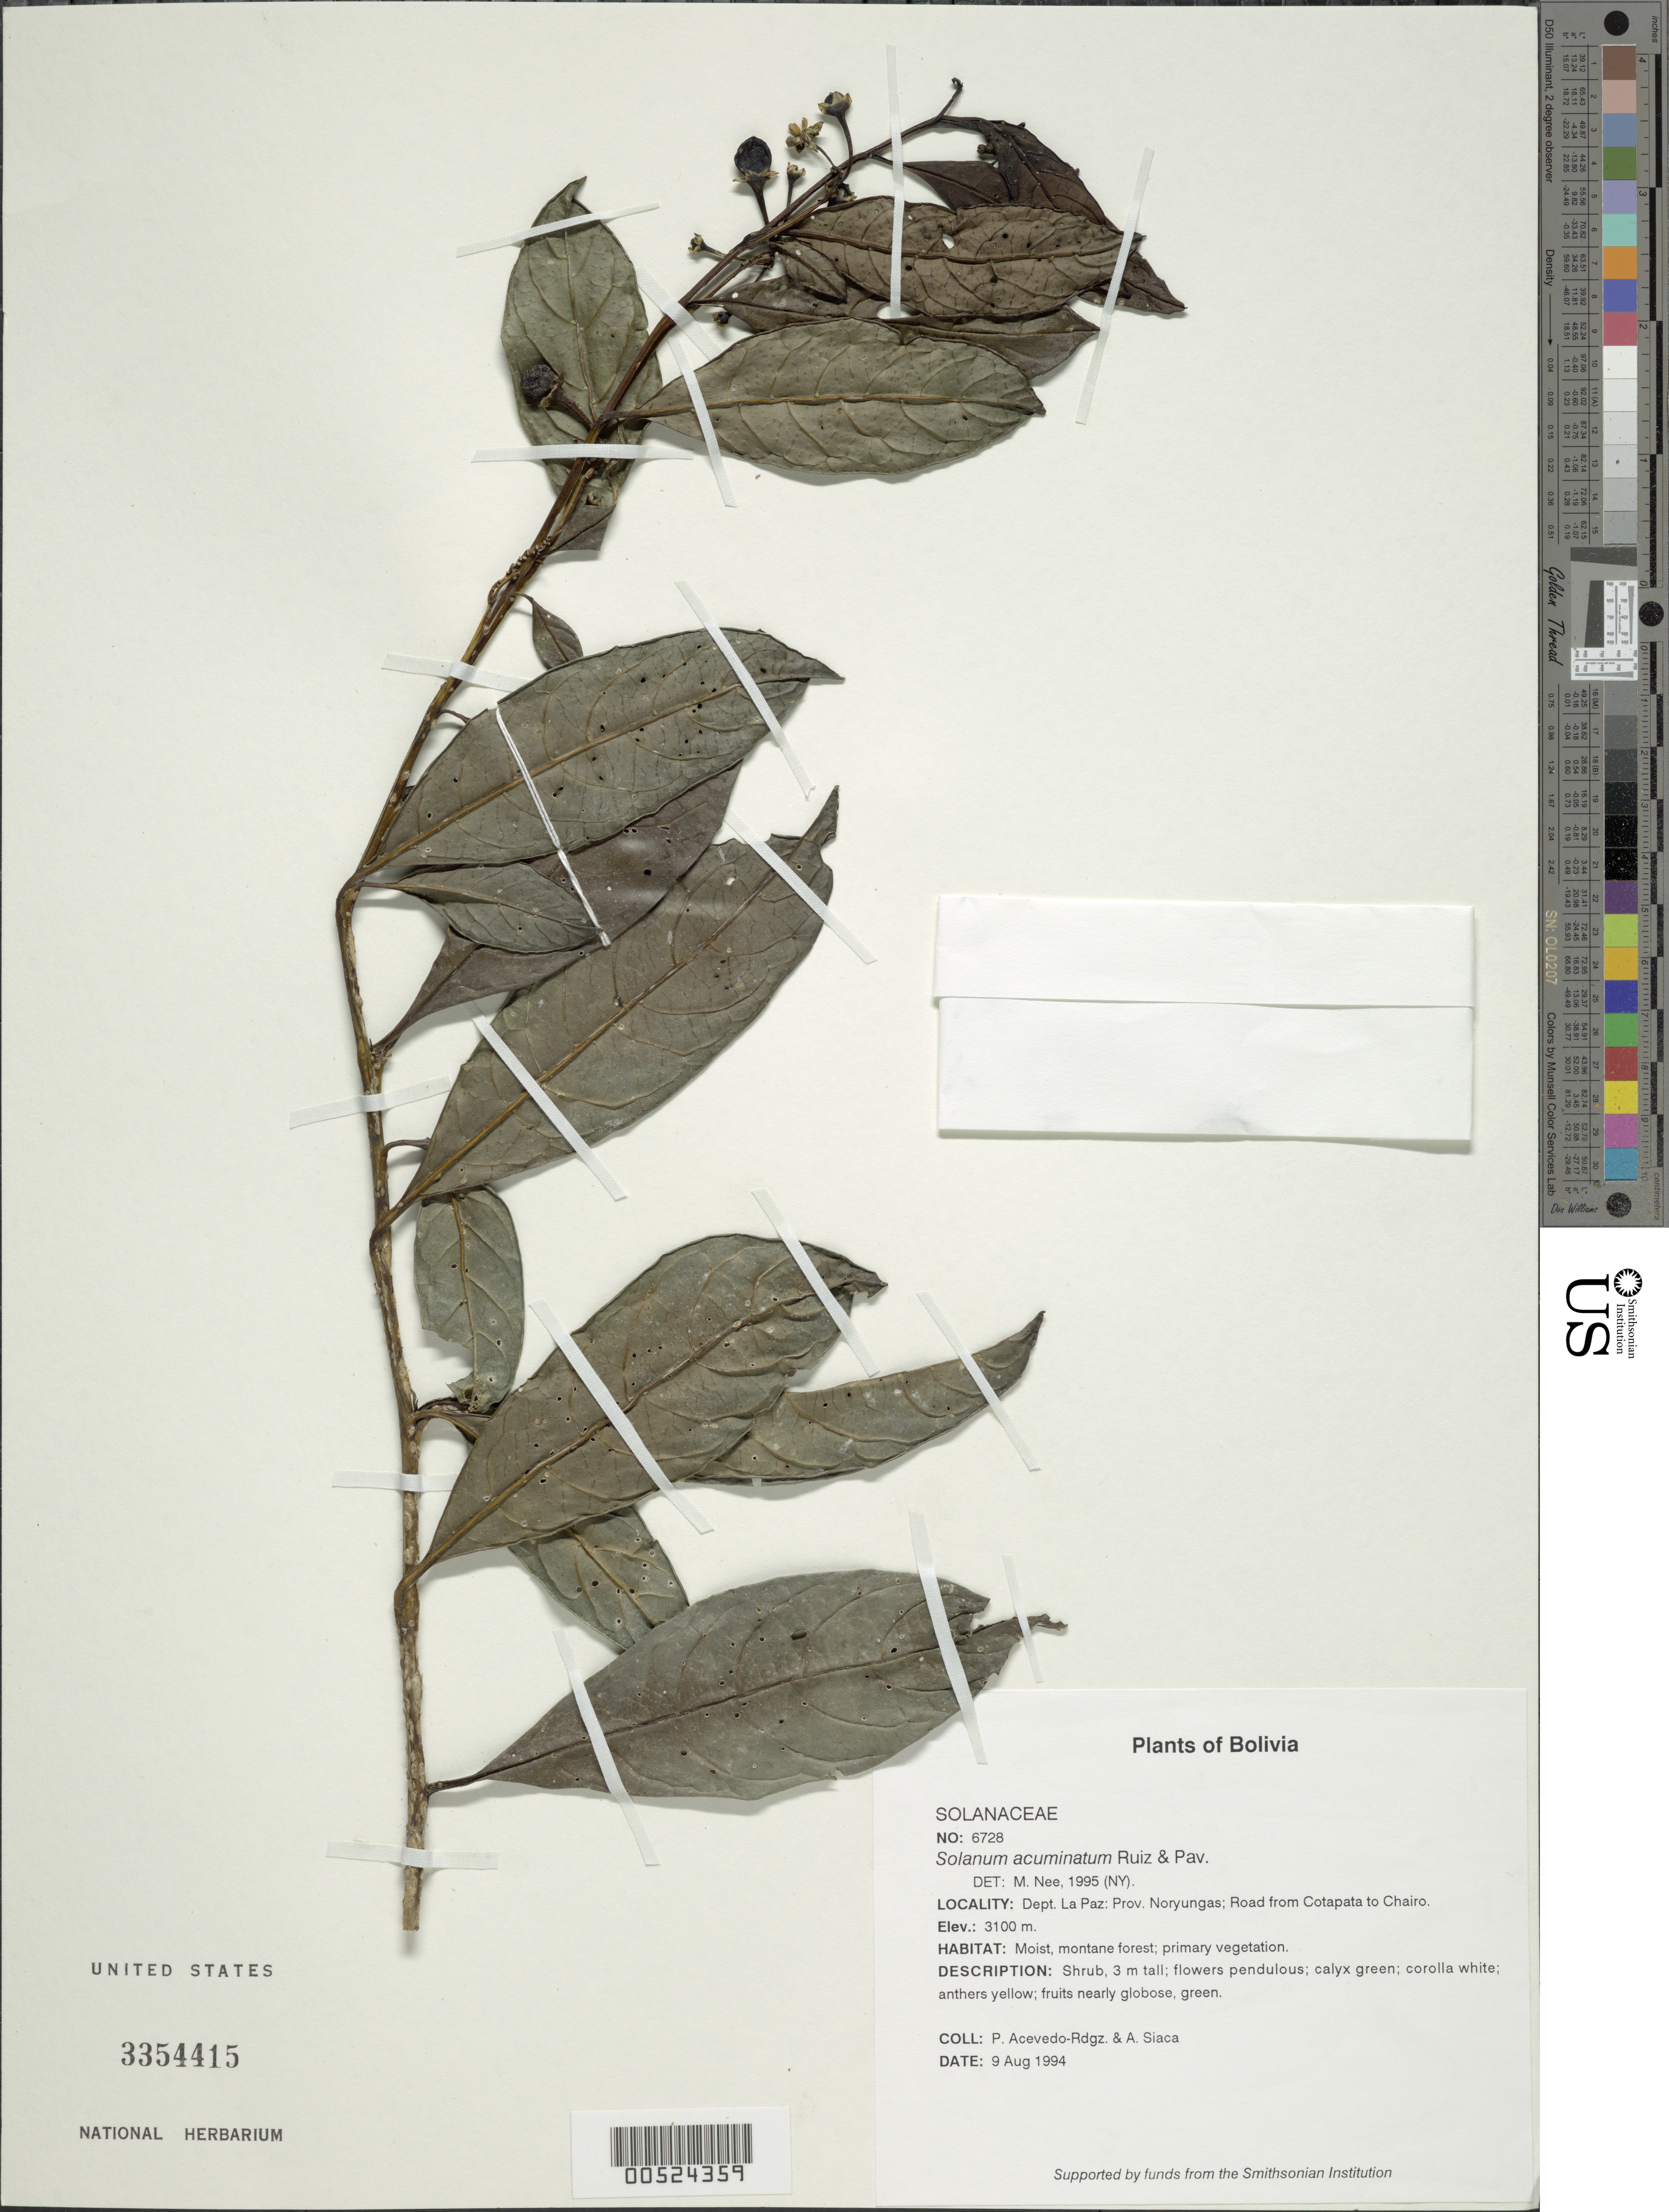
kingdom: Plantae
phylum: Tracheophyta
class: Magnoliopsida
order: Solanales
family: Solanaceae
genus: Solanum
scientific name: Solanum acuminatum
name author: Ruiz & Pav.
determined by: Nee, Michael H.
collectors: P. Acevedo-Rodr. & A. Siaca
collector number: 6728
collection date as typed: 09 Aug 1994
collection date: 1994-08-09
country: Bolivia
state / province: La Paz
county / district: Noryungas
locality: Depart. La Paz; Prov. Noryungas. Road from Cotapata to Chairo.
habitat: Moist, montane forest; primary vegetation.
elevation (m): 3100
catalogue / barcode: US 3354415